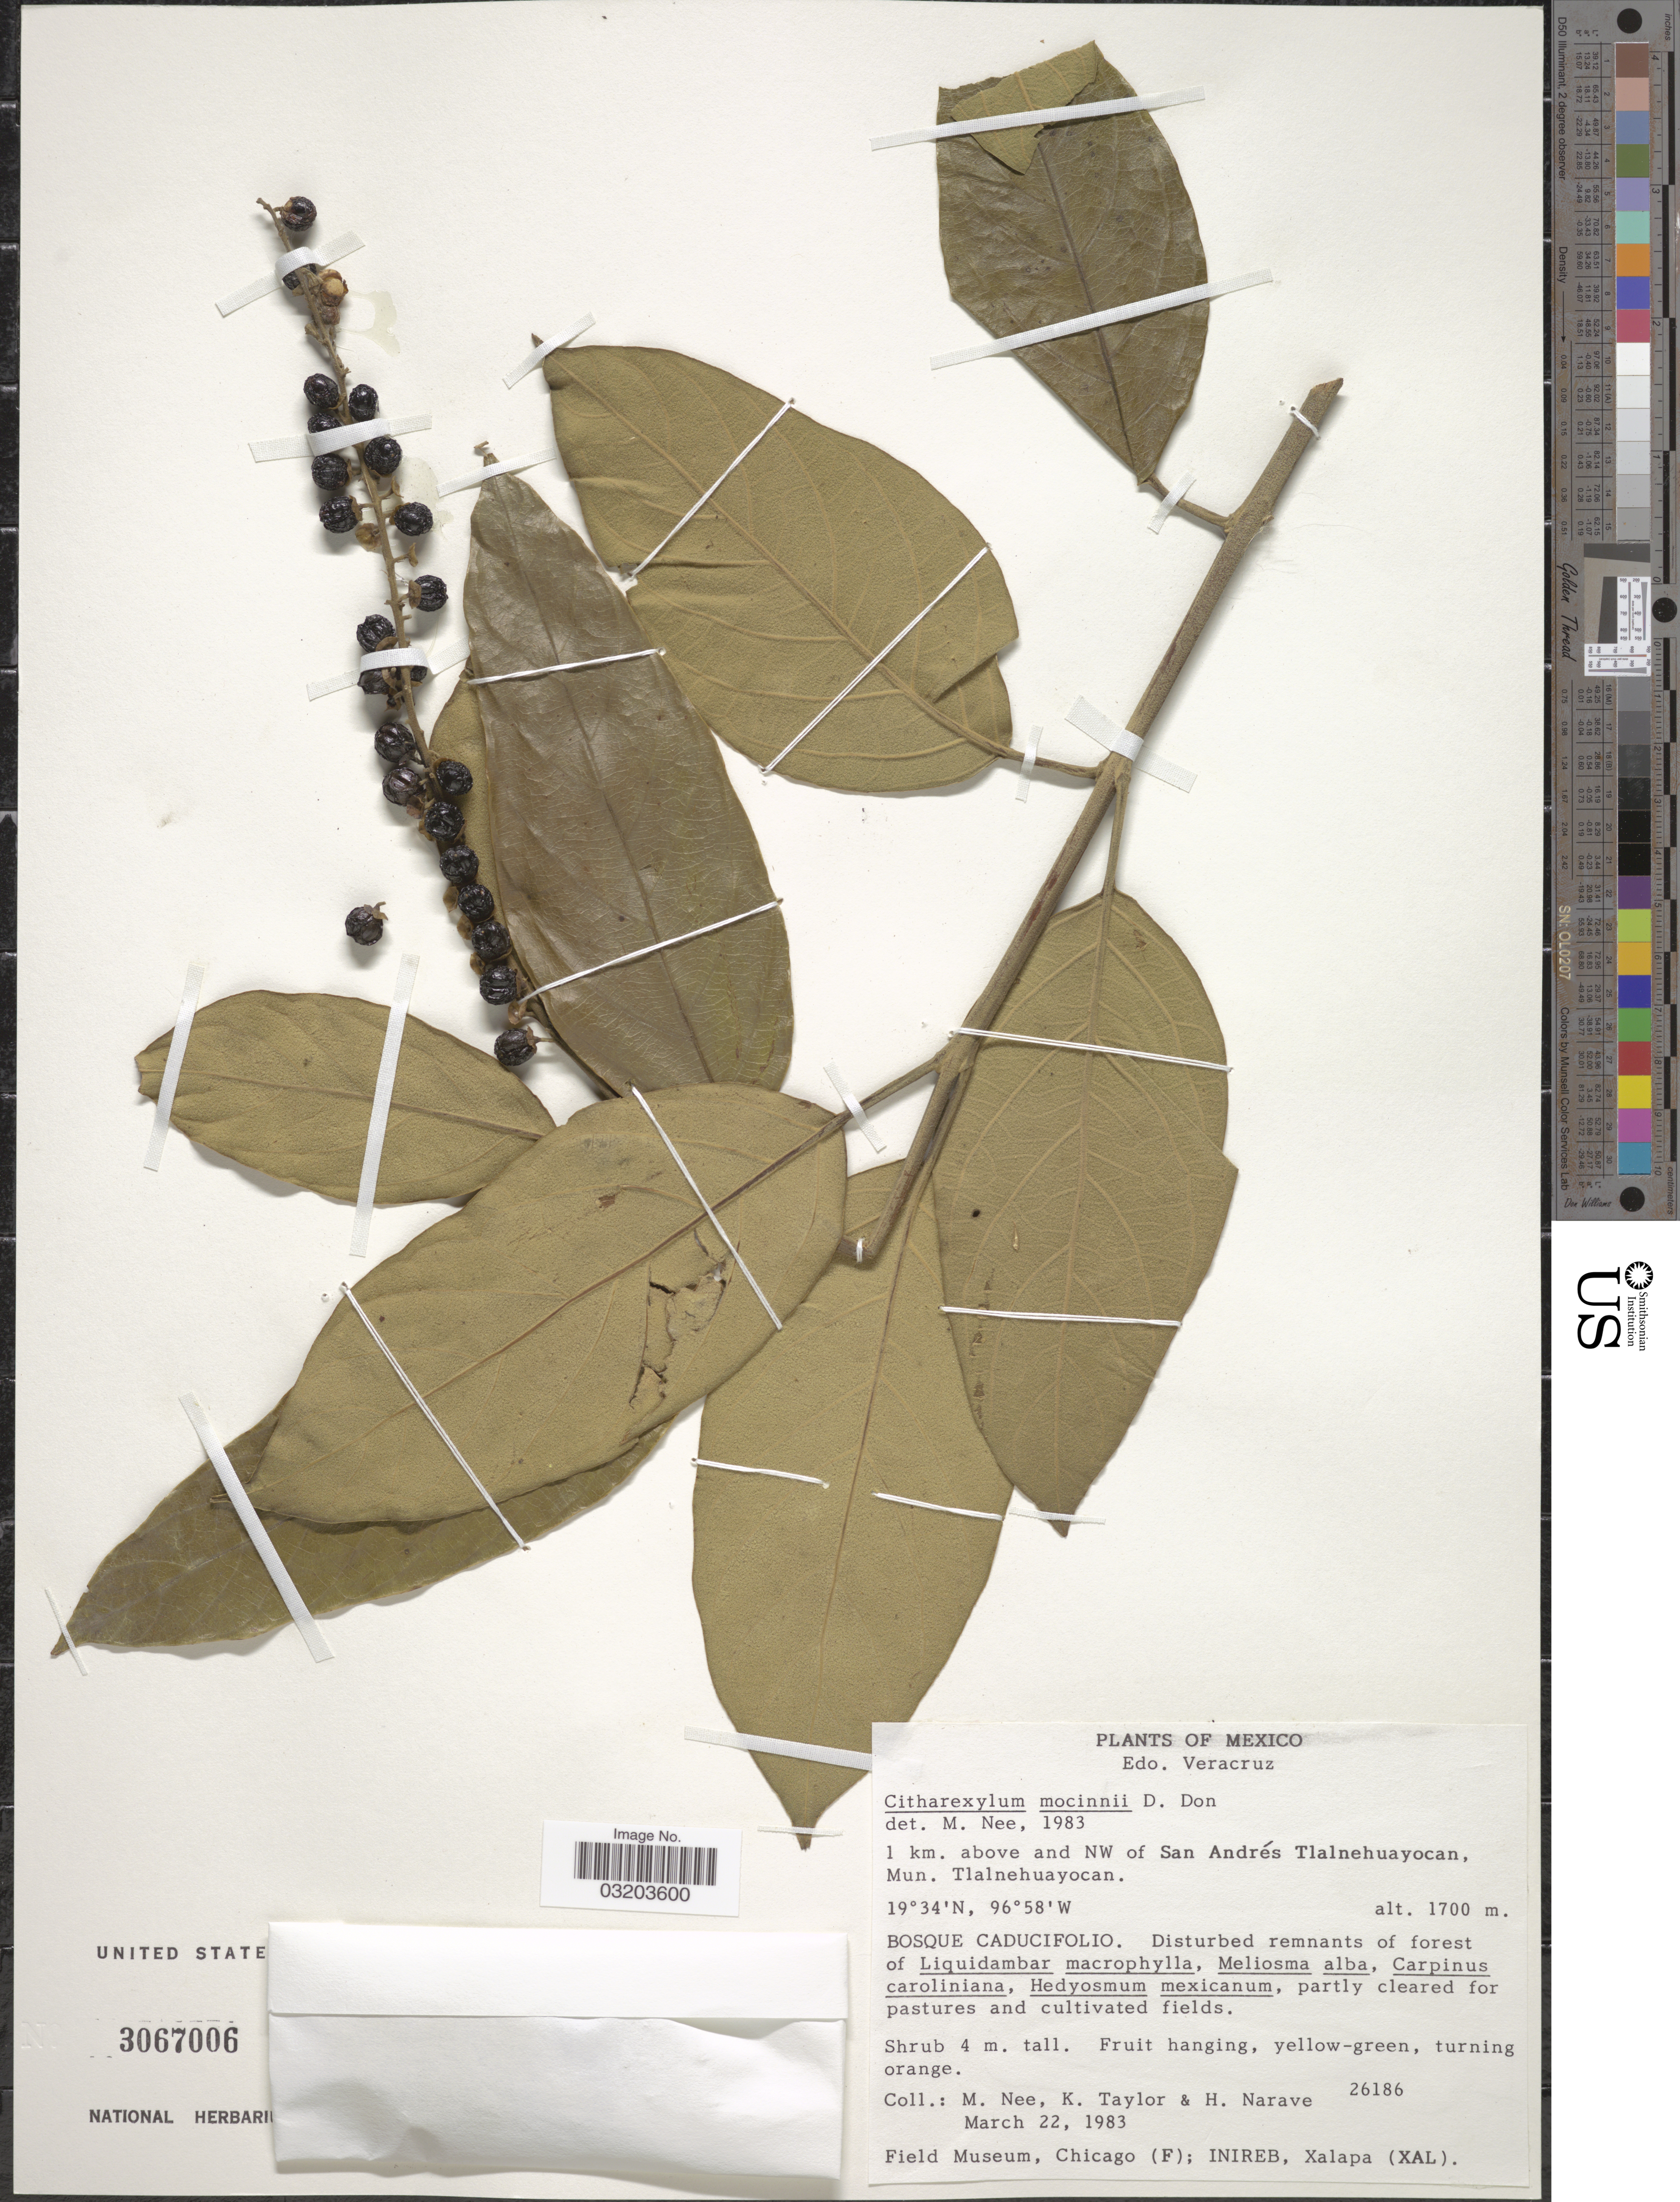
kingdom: Plantae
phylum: Tracheophyta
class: Magnoliopsida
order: Lamiales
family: Verbenaceae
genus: Citharexylum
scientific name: Citharexylum mocinoi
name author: D. Don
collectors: M. Nee, K. Taylor & H. Narave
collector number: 26186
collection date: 1983-03-22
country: Mexico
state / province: Veracruz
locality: Edo. Veracruz. 1 km. above and NW of San Andrés Tlalnehuayocan. Mun. Tlalnehuayocan.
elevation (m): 1700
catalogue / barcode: US 3067006